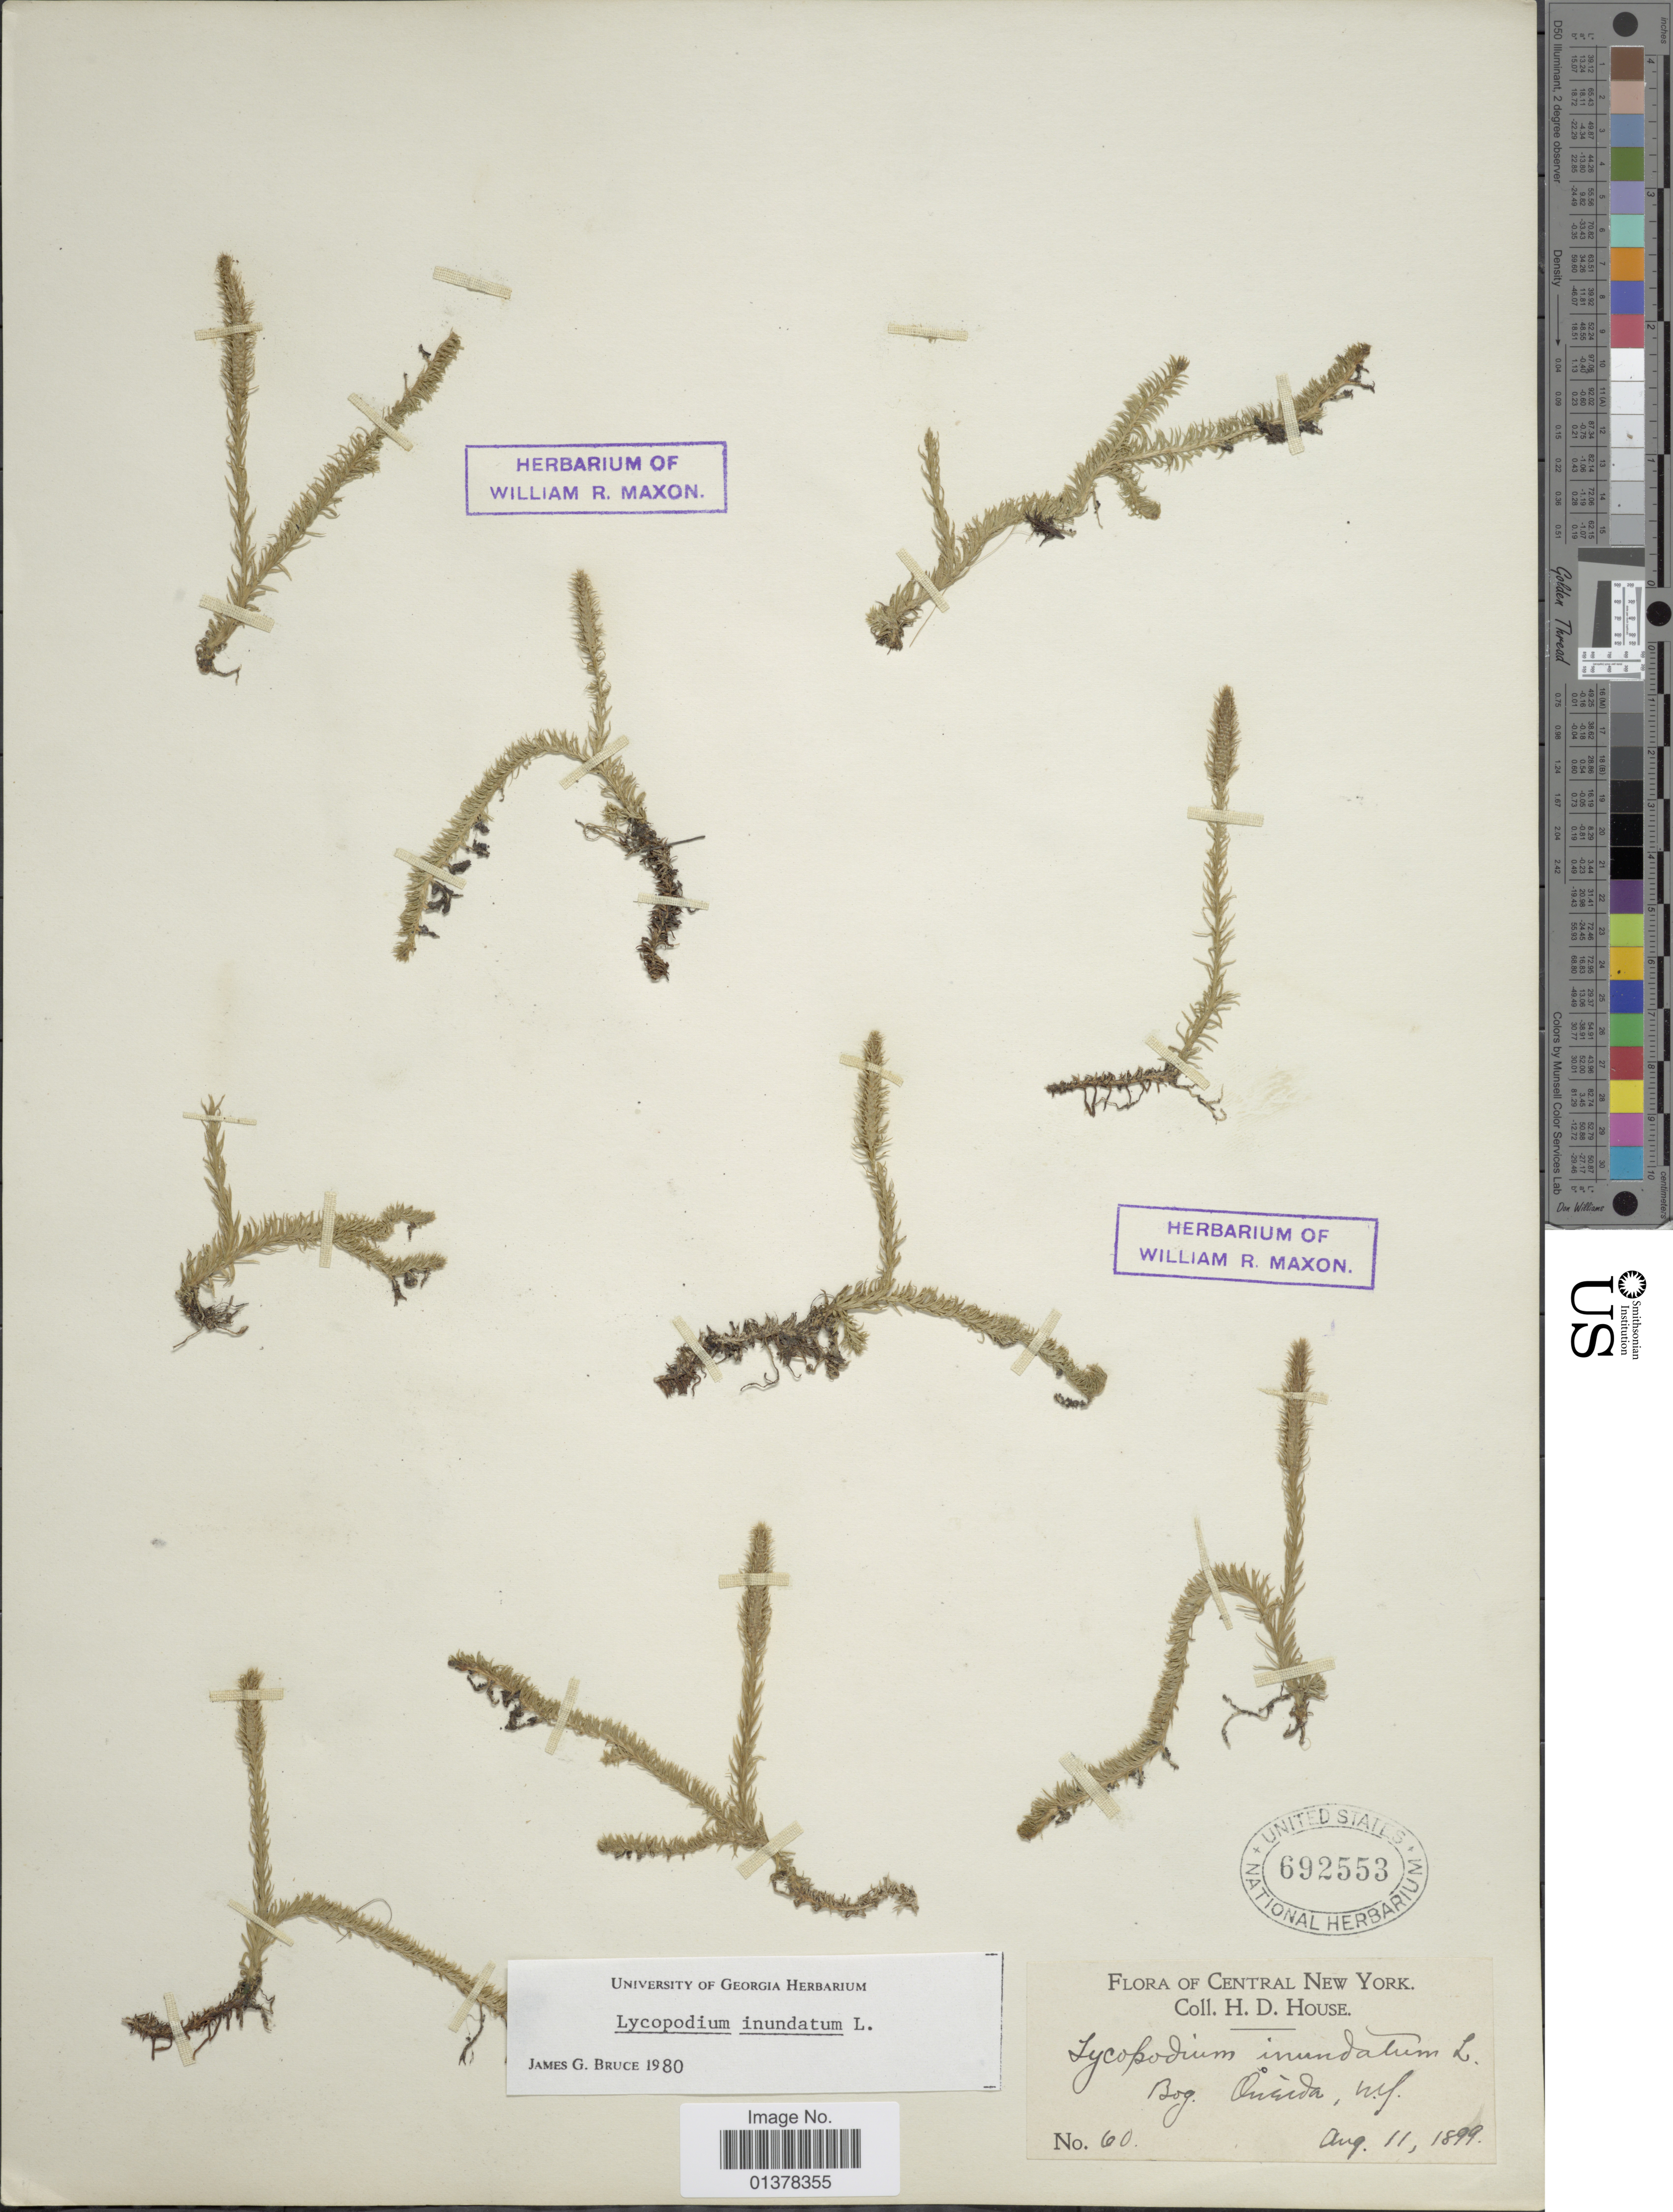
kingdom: Plantae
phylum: Tracheophyta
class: Lycopodiopsida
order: Lycopodiales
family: Lycopodiaceae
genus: Lycopodiella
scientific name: Lycopodiella inundata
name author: (L.) Holub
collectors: H. D. House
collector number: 60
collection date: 1899-08-11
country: United States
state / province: New York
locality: Central New York, Oneida.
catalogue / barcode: US 692553